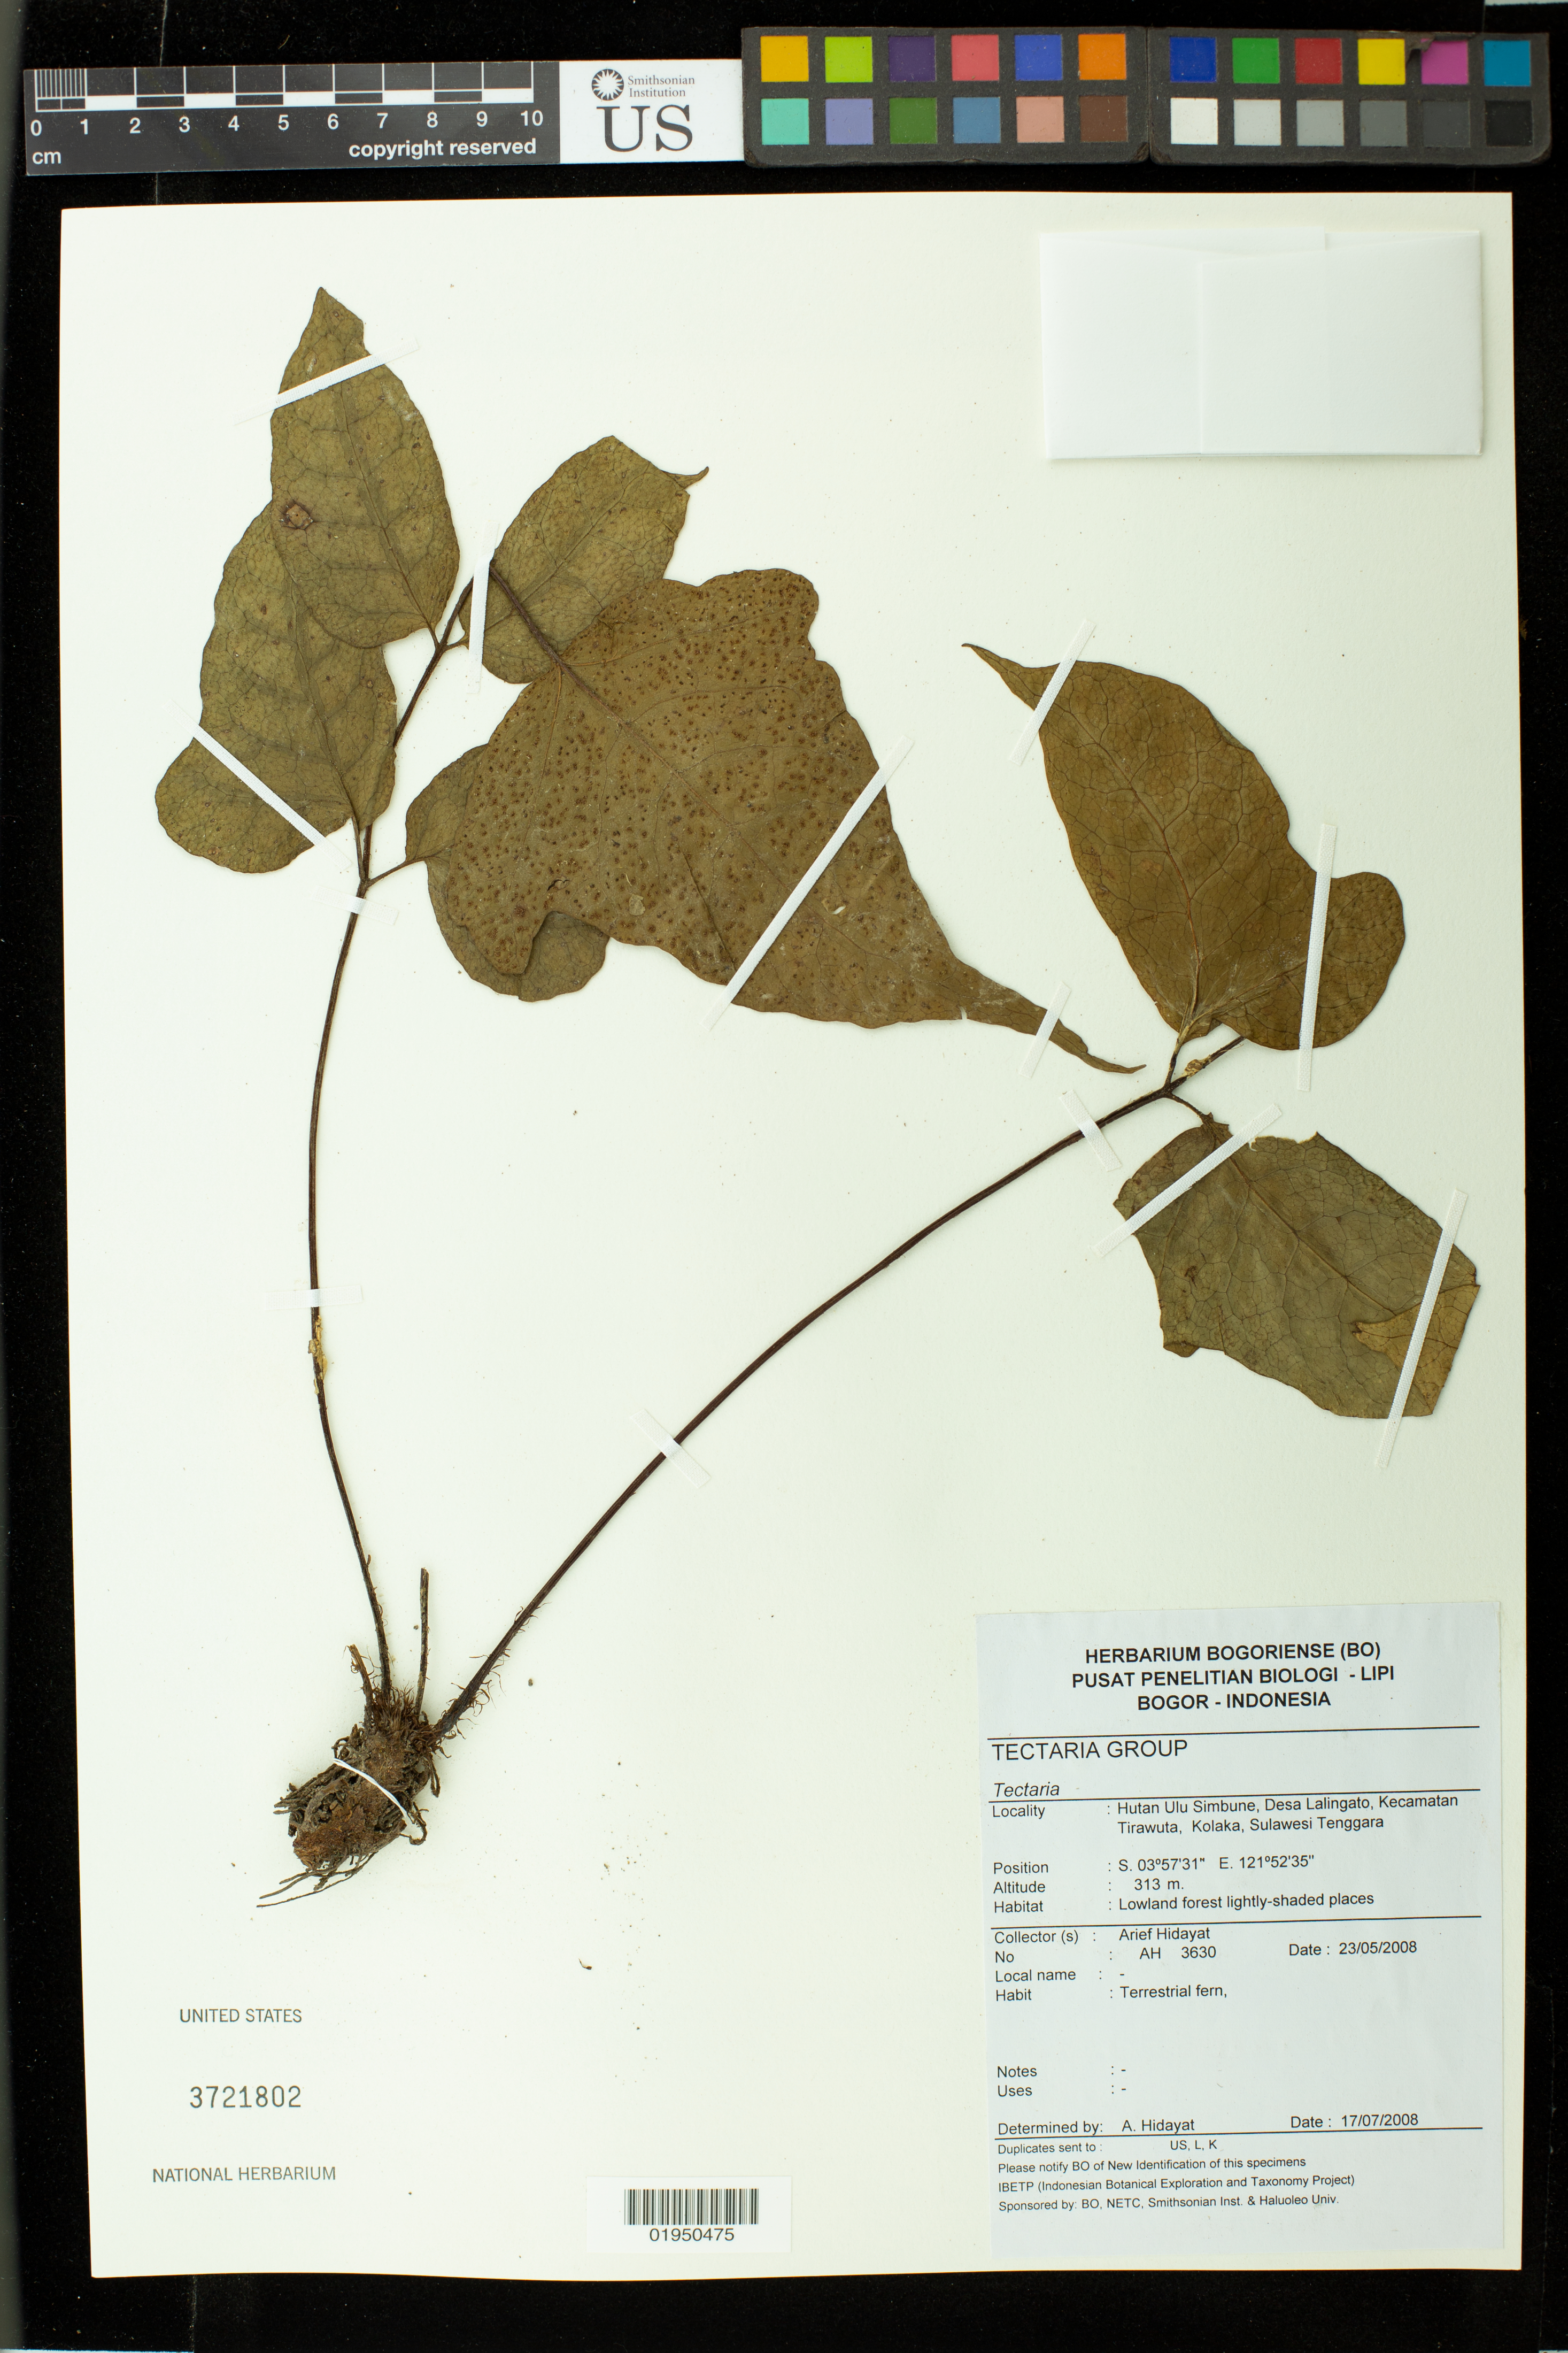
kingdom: Plantae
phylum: Tracheophyta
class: Polypodiopsida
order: Polypodiales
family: Tectariaceae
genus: Tectaria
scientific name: Tectaria sp.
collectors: A. Hidayat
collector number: AH 3630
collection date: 2008-05-23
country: Indonesia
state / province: Sulawesi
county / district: Sulawesi Tenggara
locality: Hutan Ulu Simbune, Desa Lalingato, Kecameatan Tirawuta, Kolaka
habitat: Lowland forest-shaded places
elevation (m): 313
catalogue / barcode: US 3721802